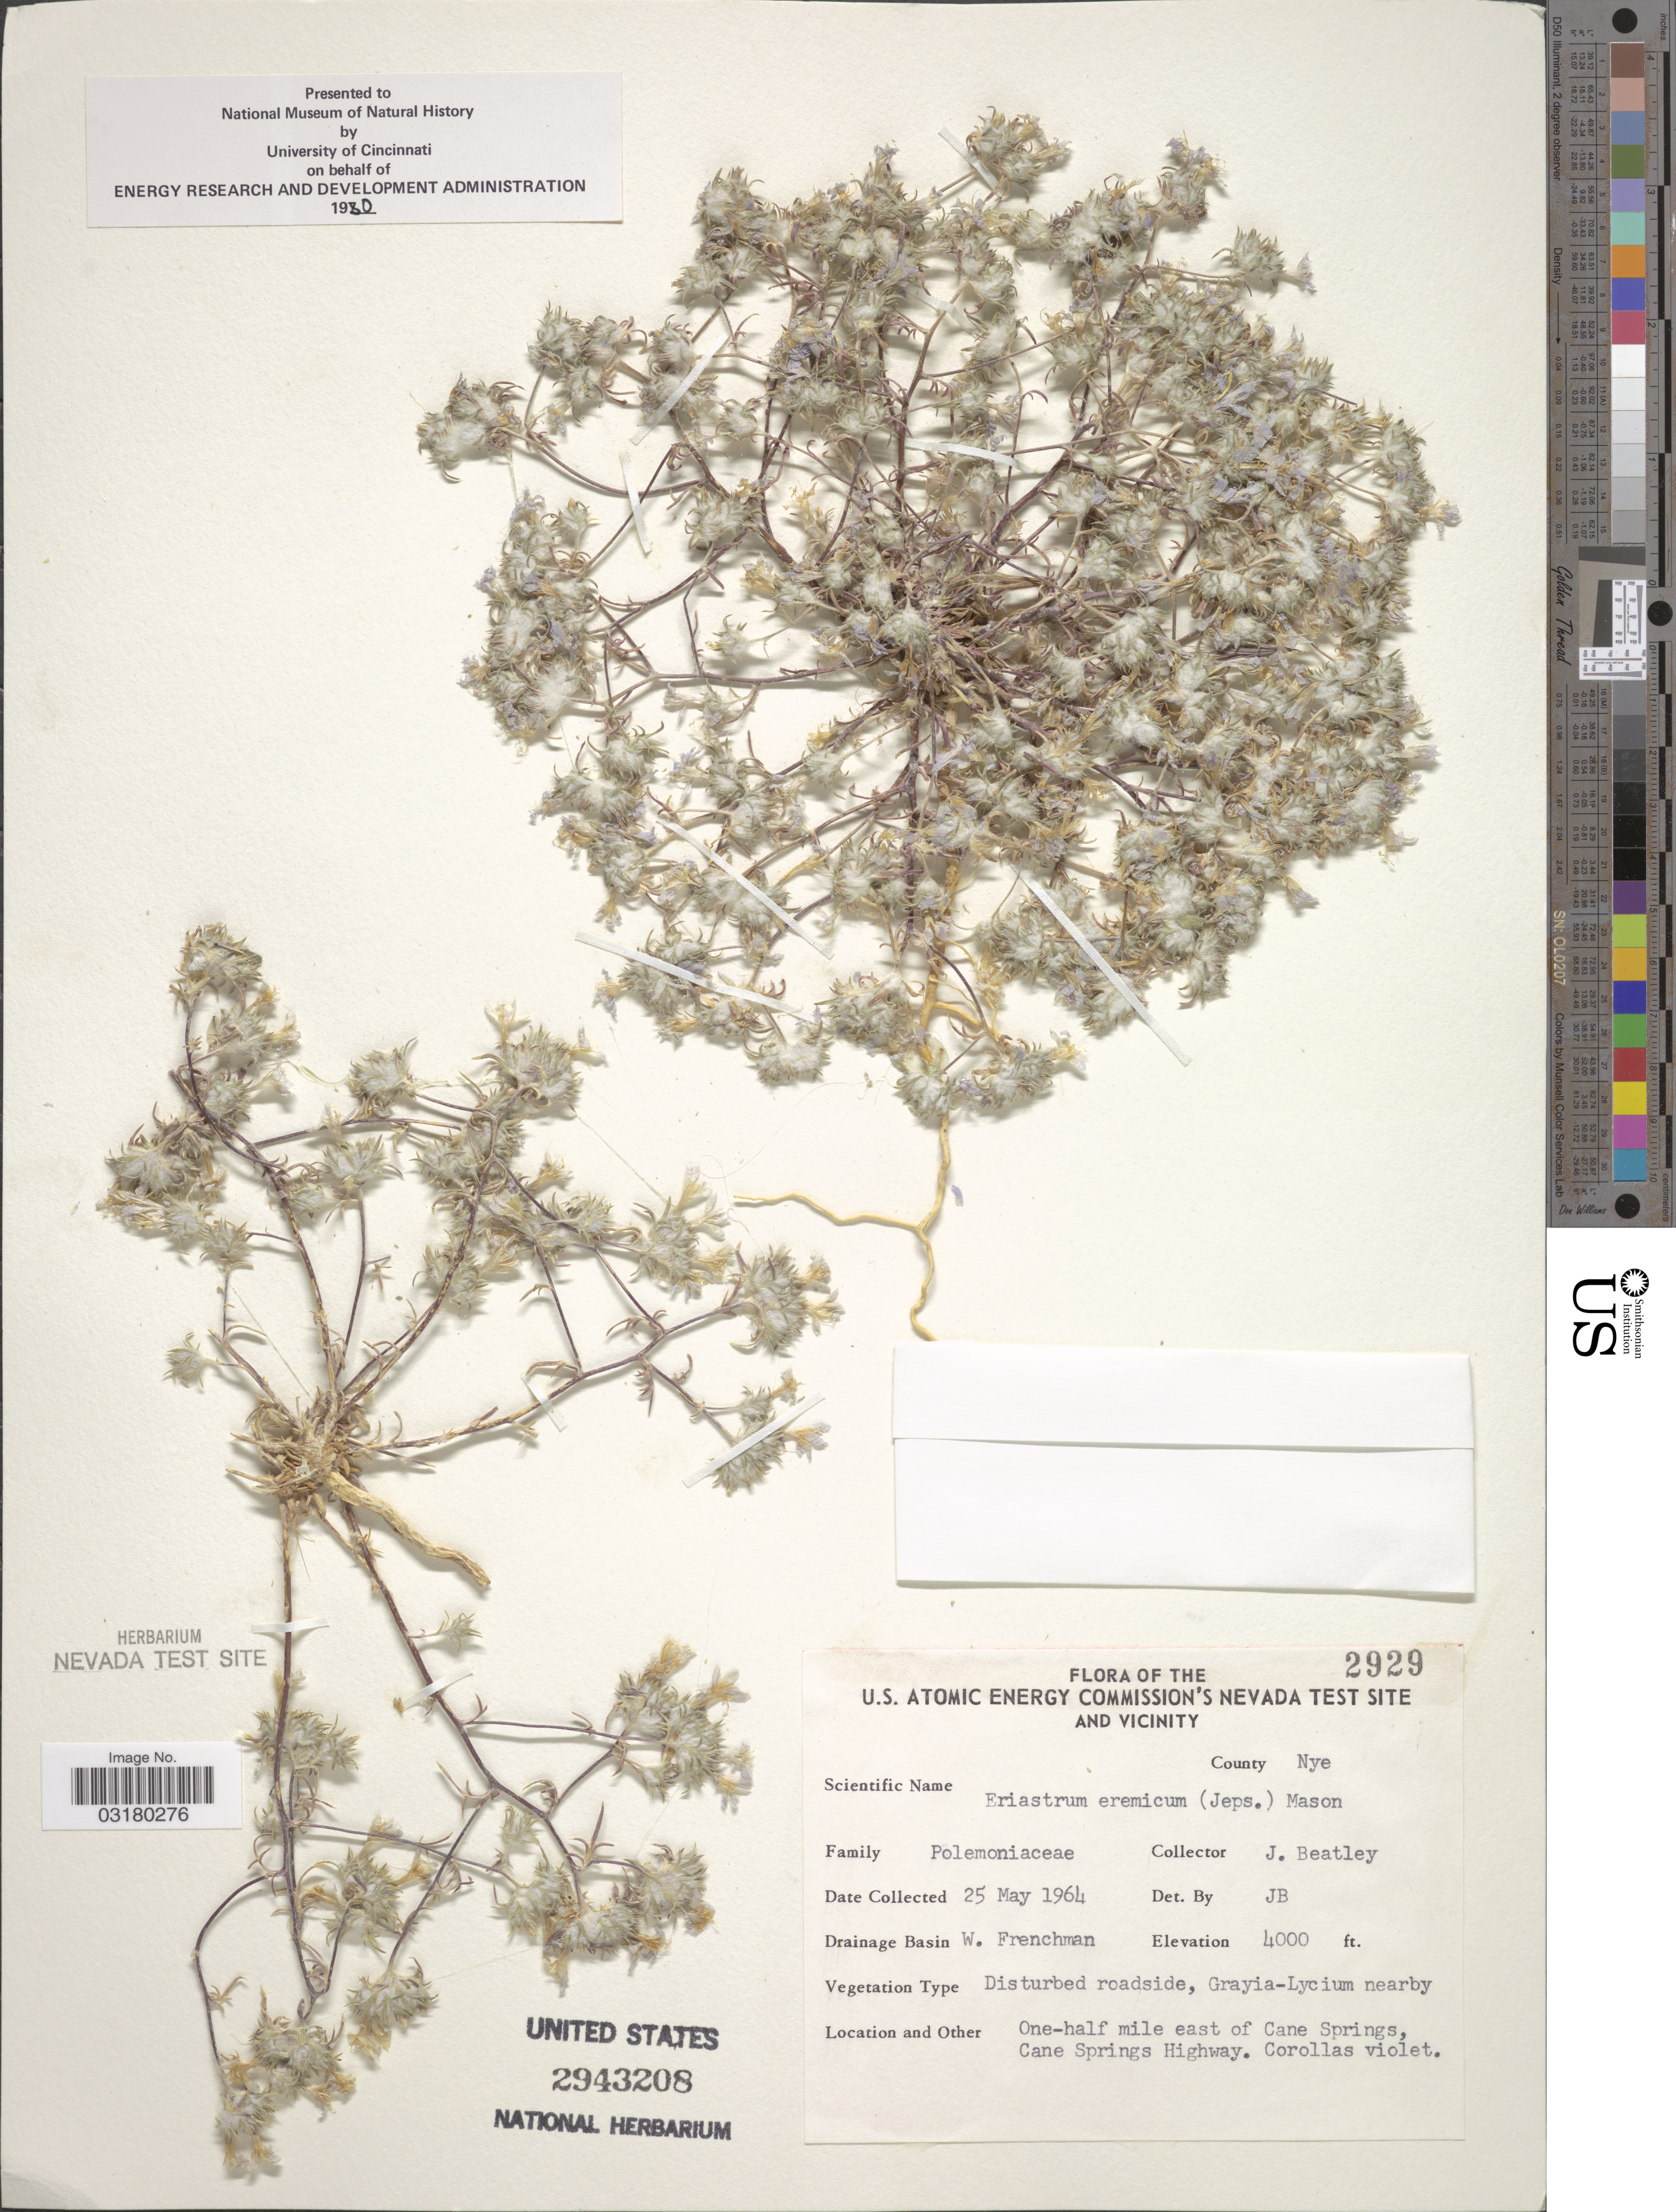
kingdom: Plantae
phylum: Tracheophyta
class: Magnoliopsida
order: Ericales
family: Polemoniaceae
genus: Eriastrum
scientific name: Eriastrum eremicum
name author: (Jeps.) H. Mason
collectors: J. C. Beatley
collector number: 2929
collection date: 1964-05-25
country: United States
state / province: Nevada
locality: The U.S. Atomic Energy Commission's Nevada Test Site and Vicinity. County Nye. Drainage Basin W. Frenchman. One-half mile east of Cane Springs, Cane Springs Highway.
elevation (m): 1219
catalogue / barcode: US 2943208